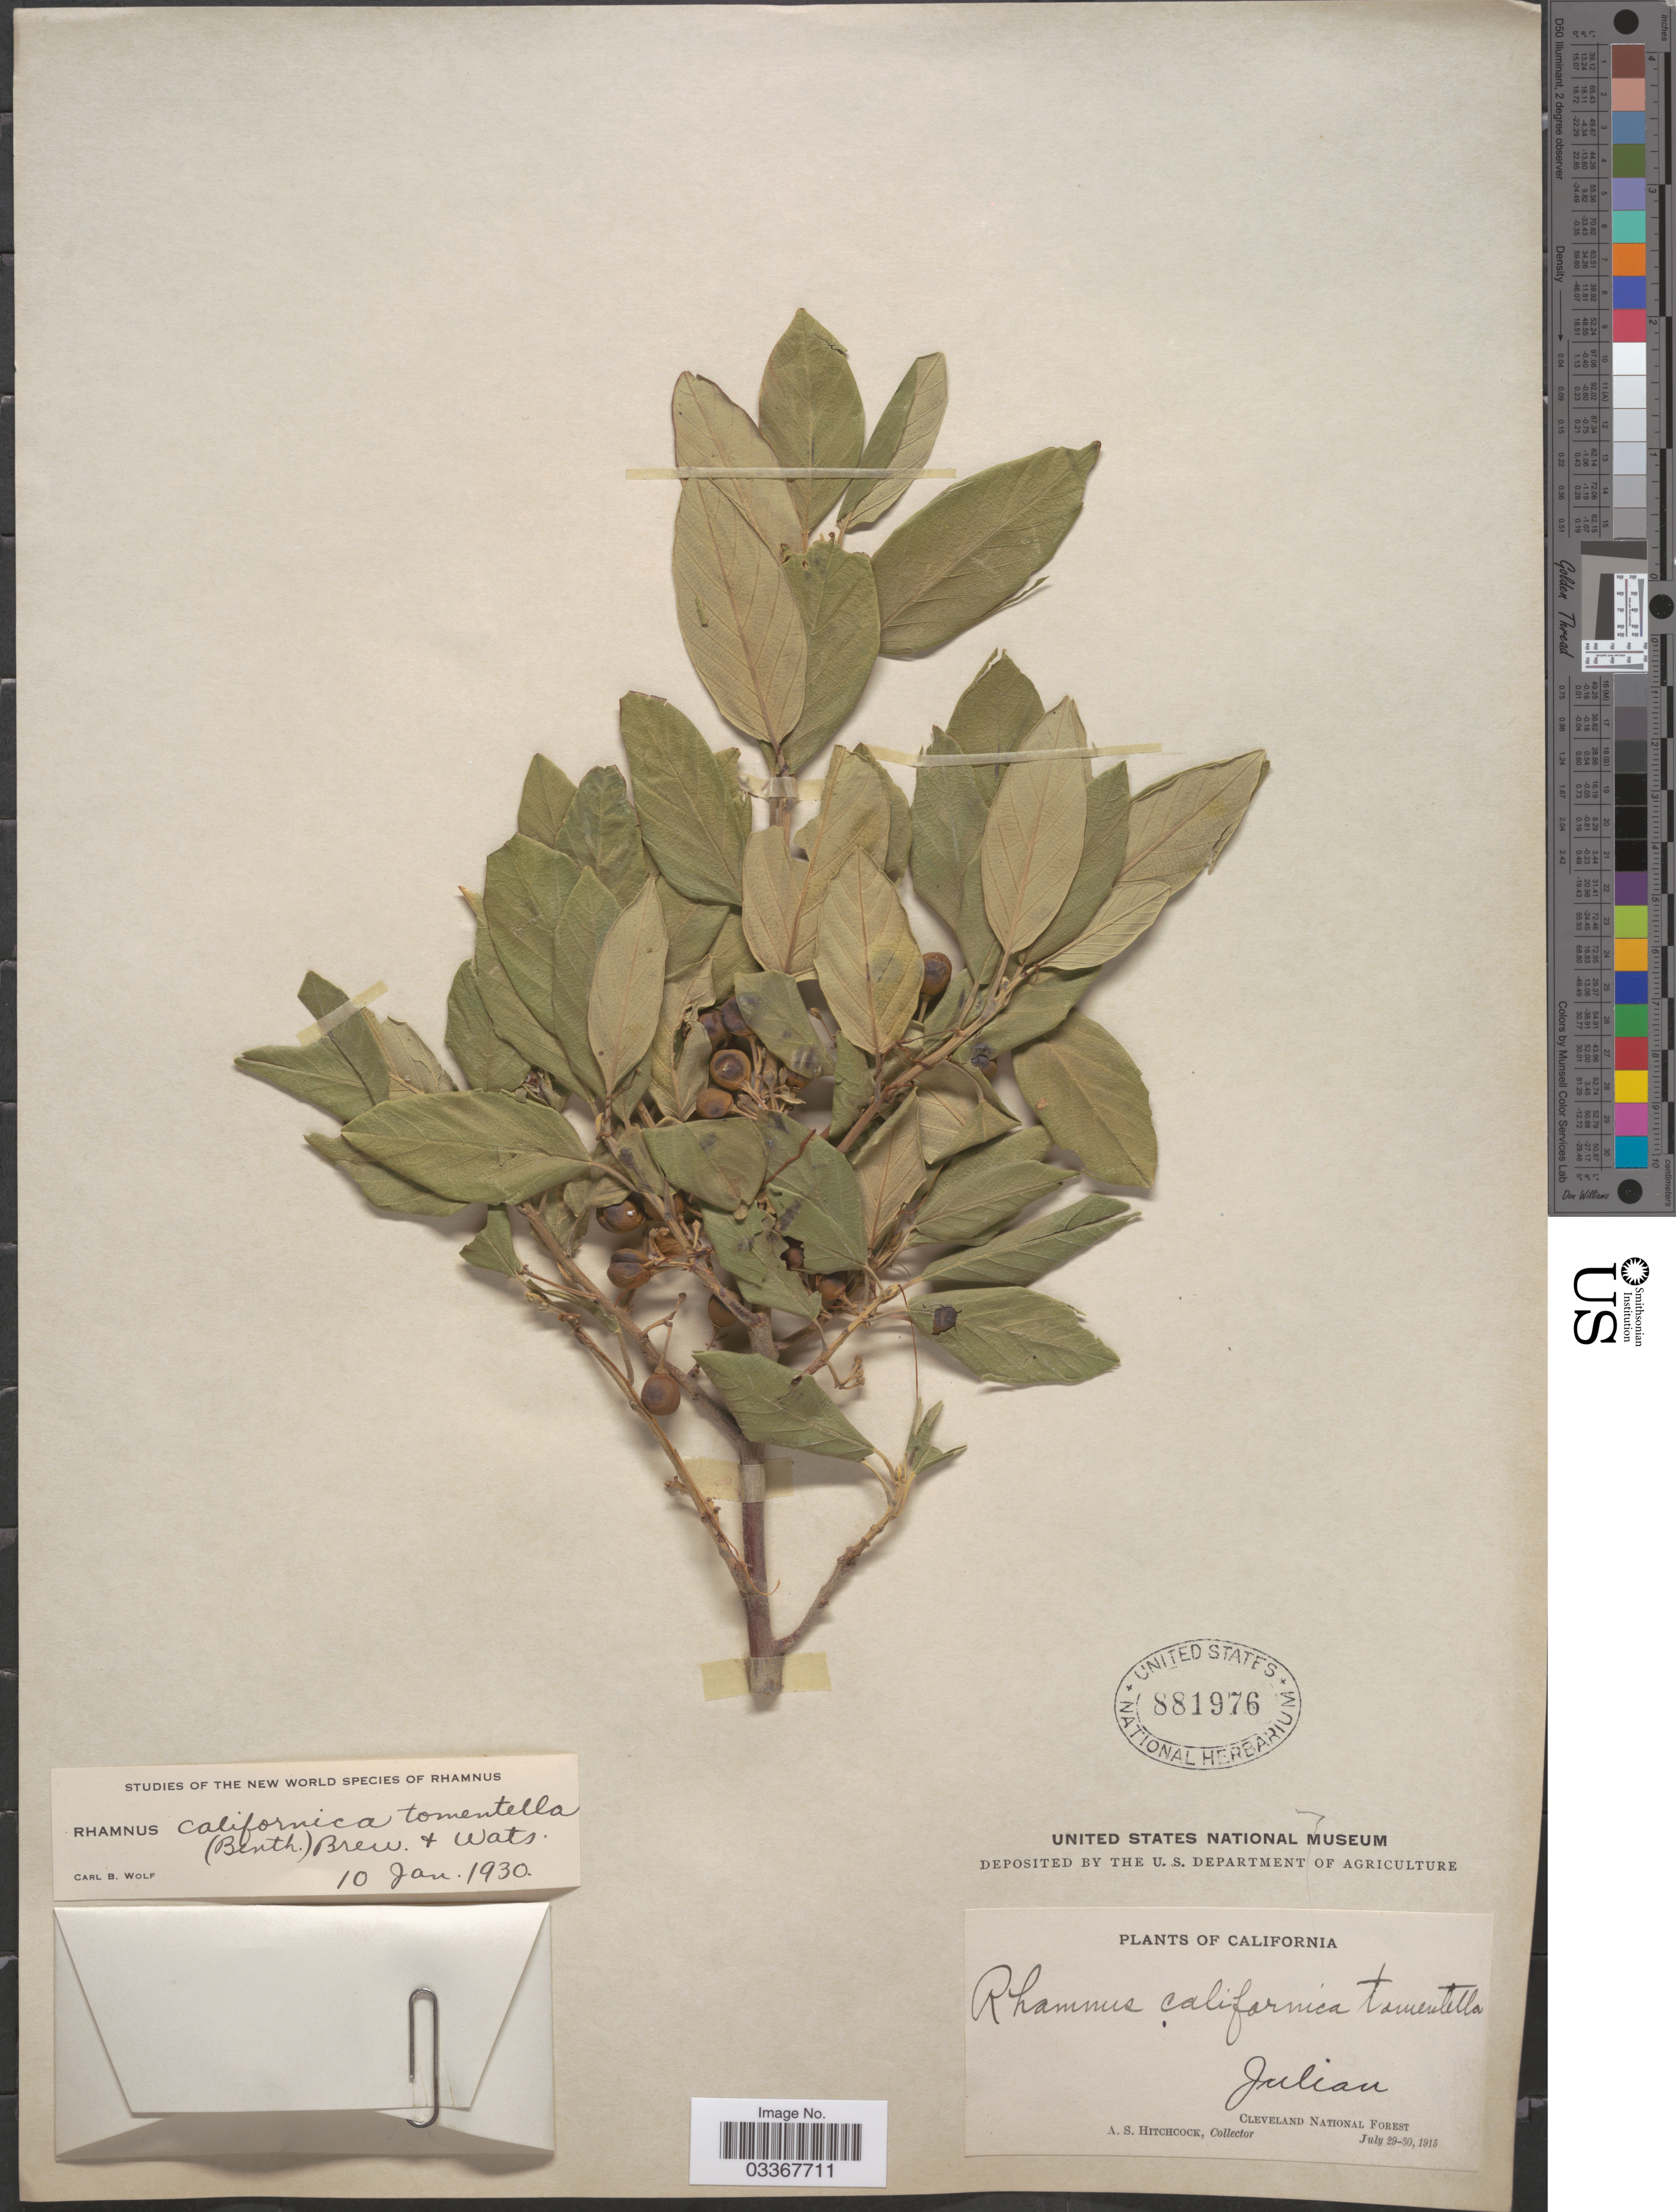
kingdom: Plantae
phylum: Tracheophyta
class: Magnoliopsida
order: Rosales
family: Rhamnaceae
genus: Frangula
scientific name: Frangula californica subsp. tomentella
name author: (Benth.) Kartesz & Gandhi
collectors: A. S. Hitchcock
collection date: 1915-07-29/1915-07-30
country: United States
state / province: California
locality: Julian, Cleveland National Forest.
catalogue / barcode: US 881976